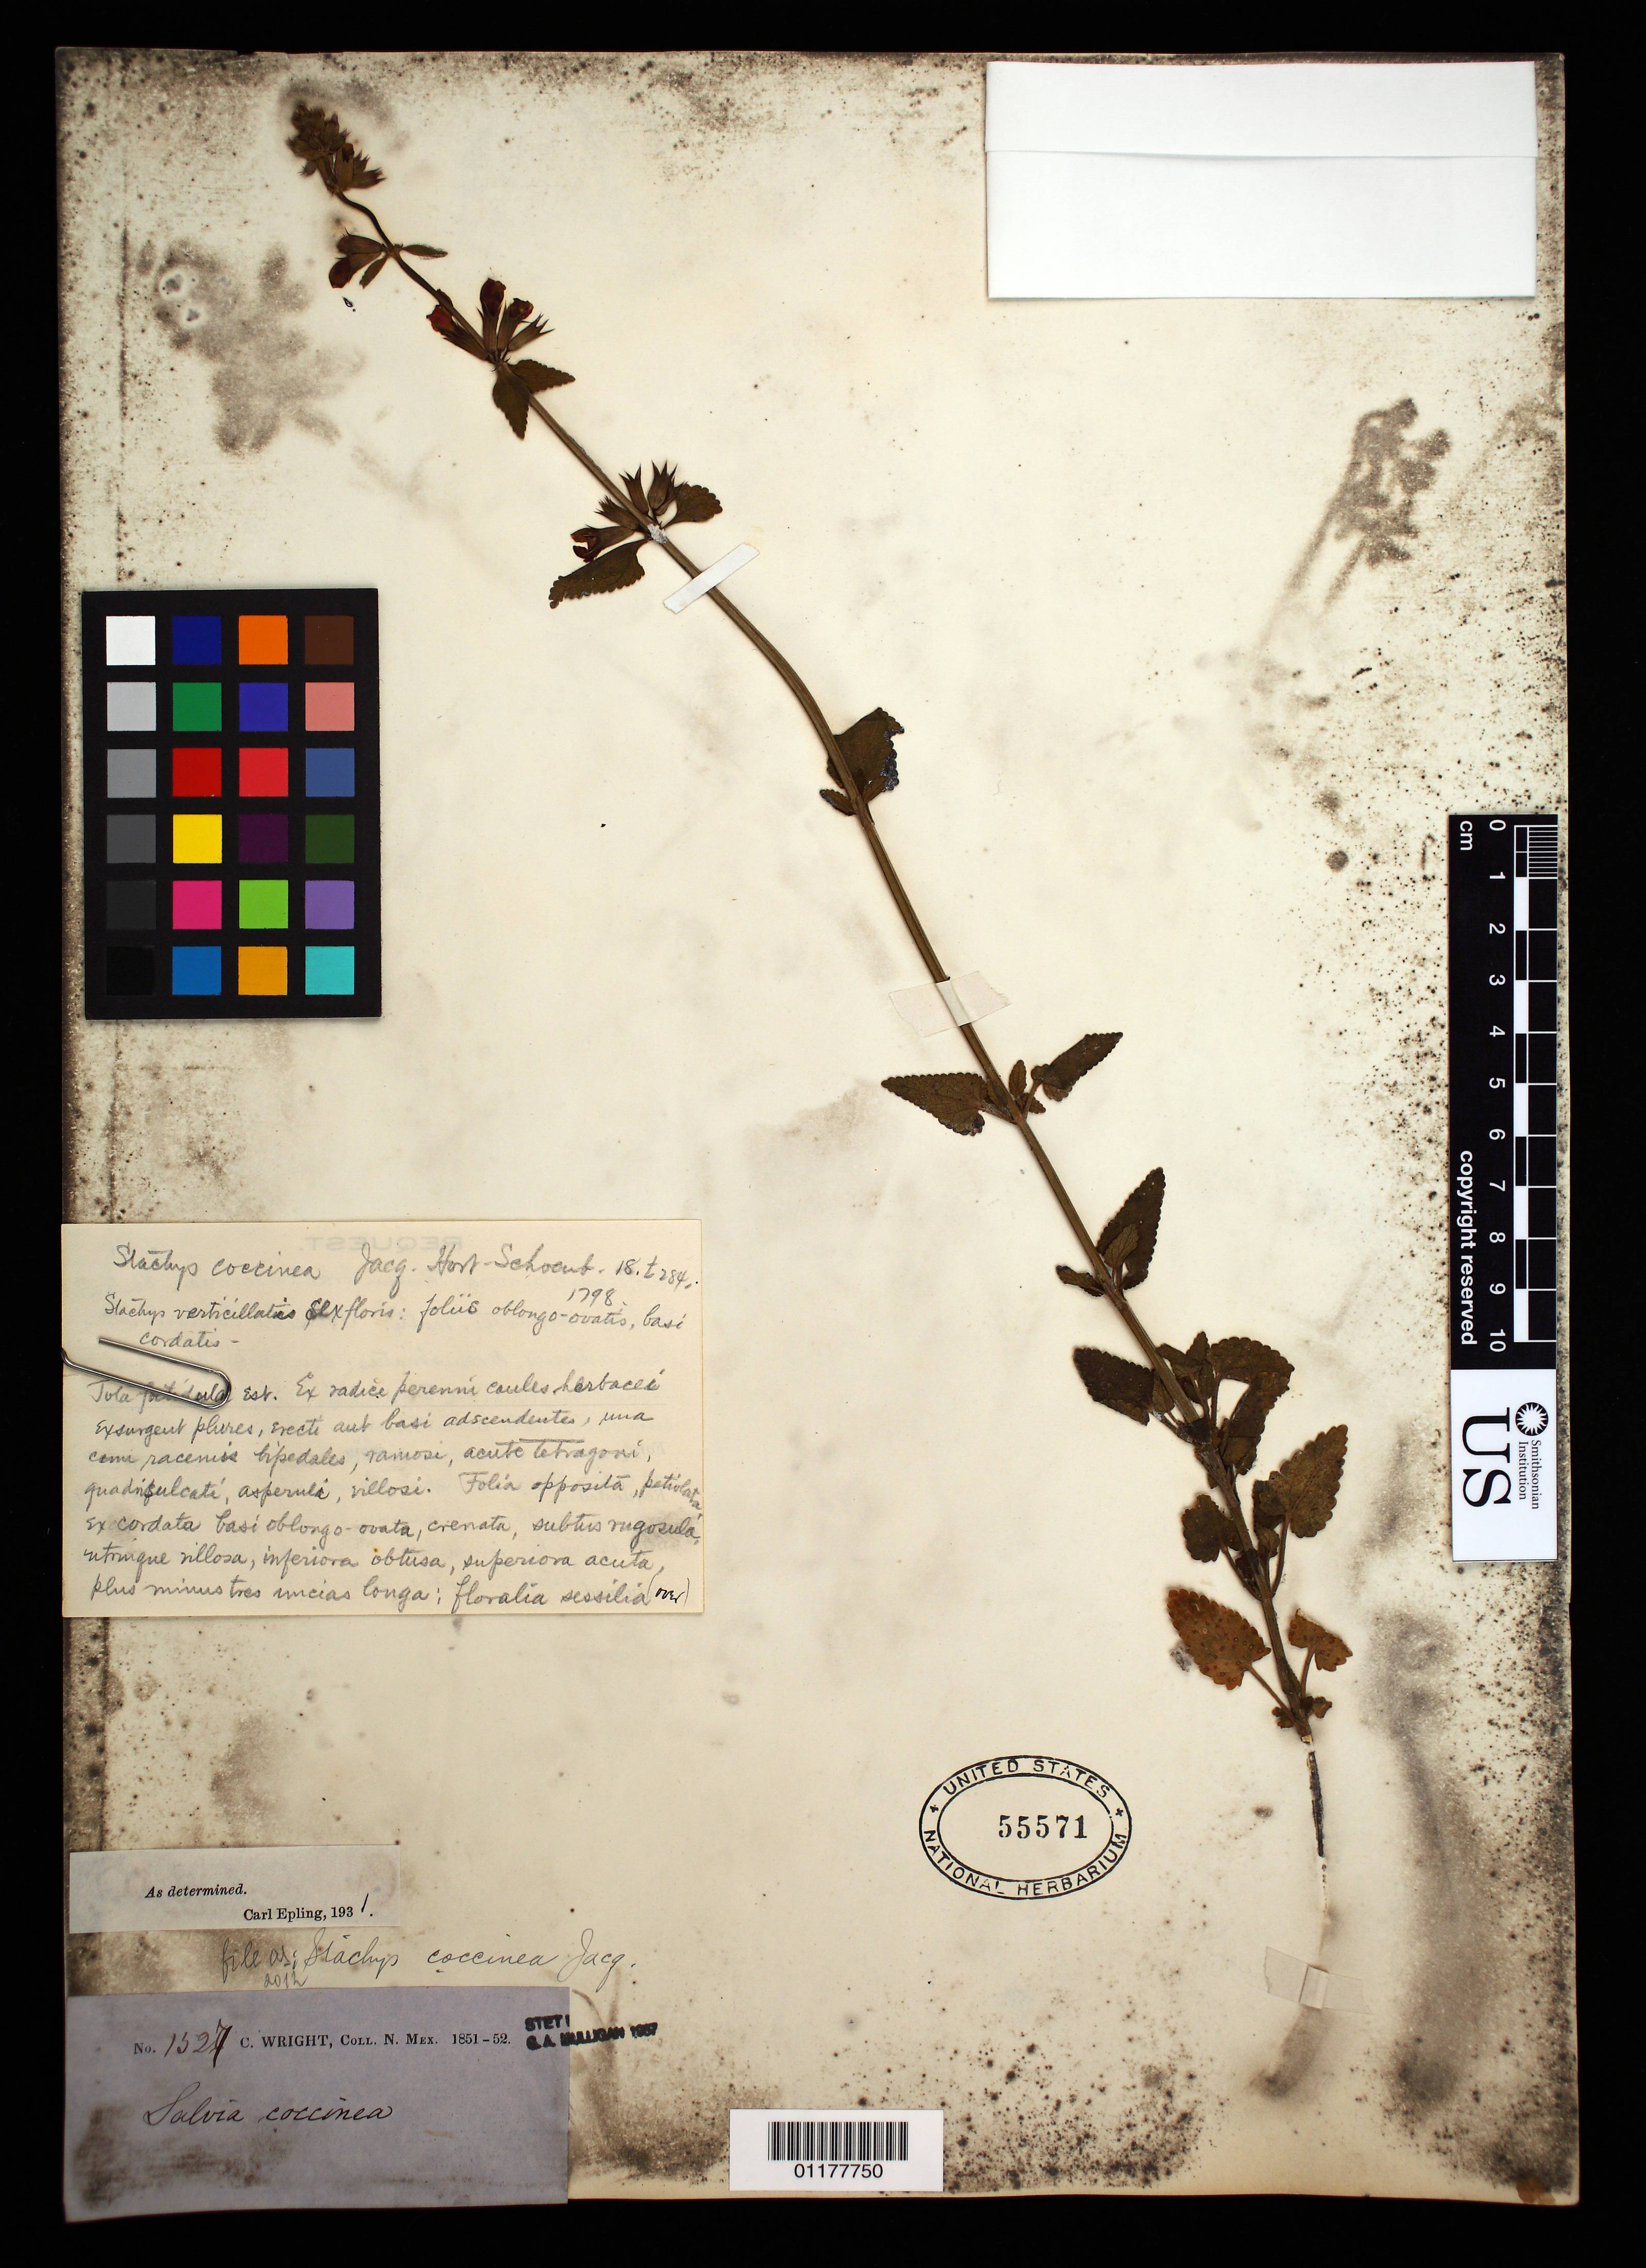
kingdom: Plantae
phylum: Tracheophyta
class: Magnoliopsida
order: Lamiales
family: Lamiaceae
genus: Stachys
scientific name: Stachys coccinea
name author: Ortega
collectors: C. Wright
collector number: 1527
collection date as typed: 1851 to -- --- 1852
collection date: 1851/1852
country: United States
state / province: New Mexico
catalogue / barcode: US 55571